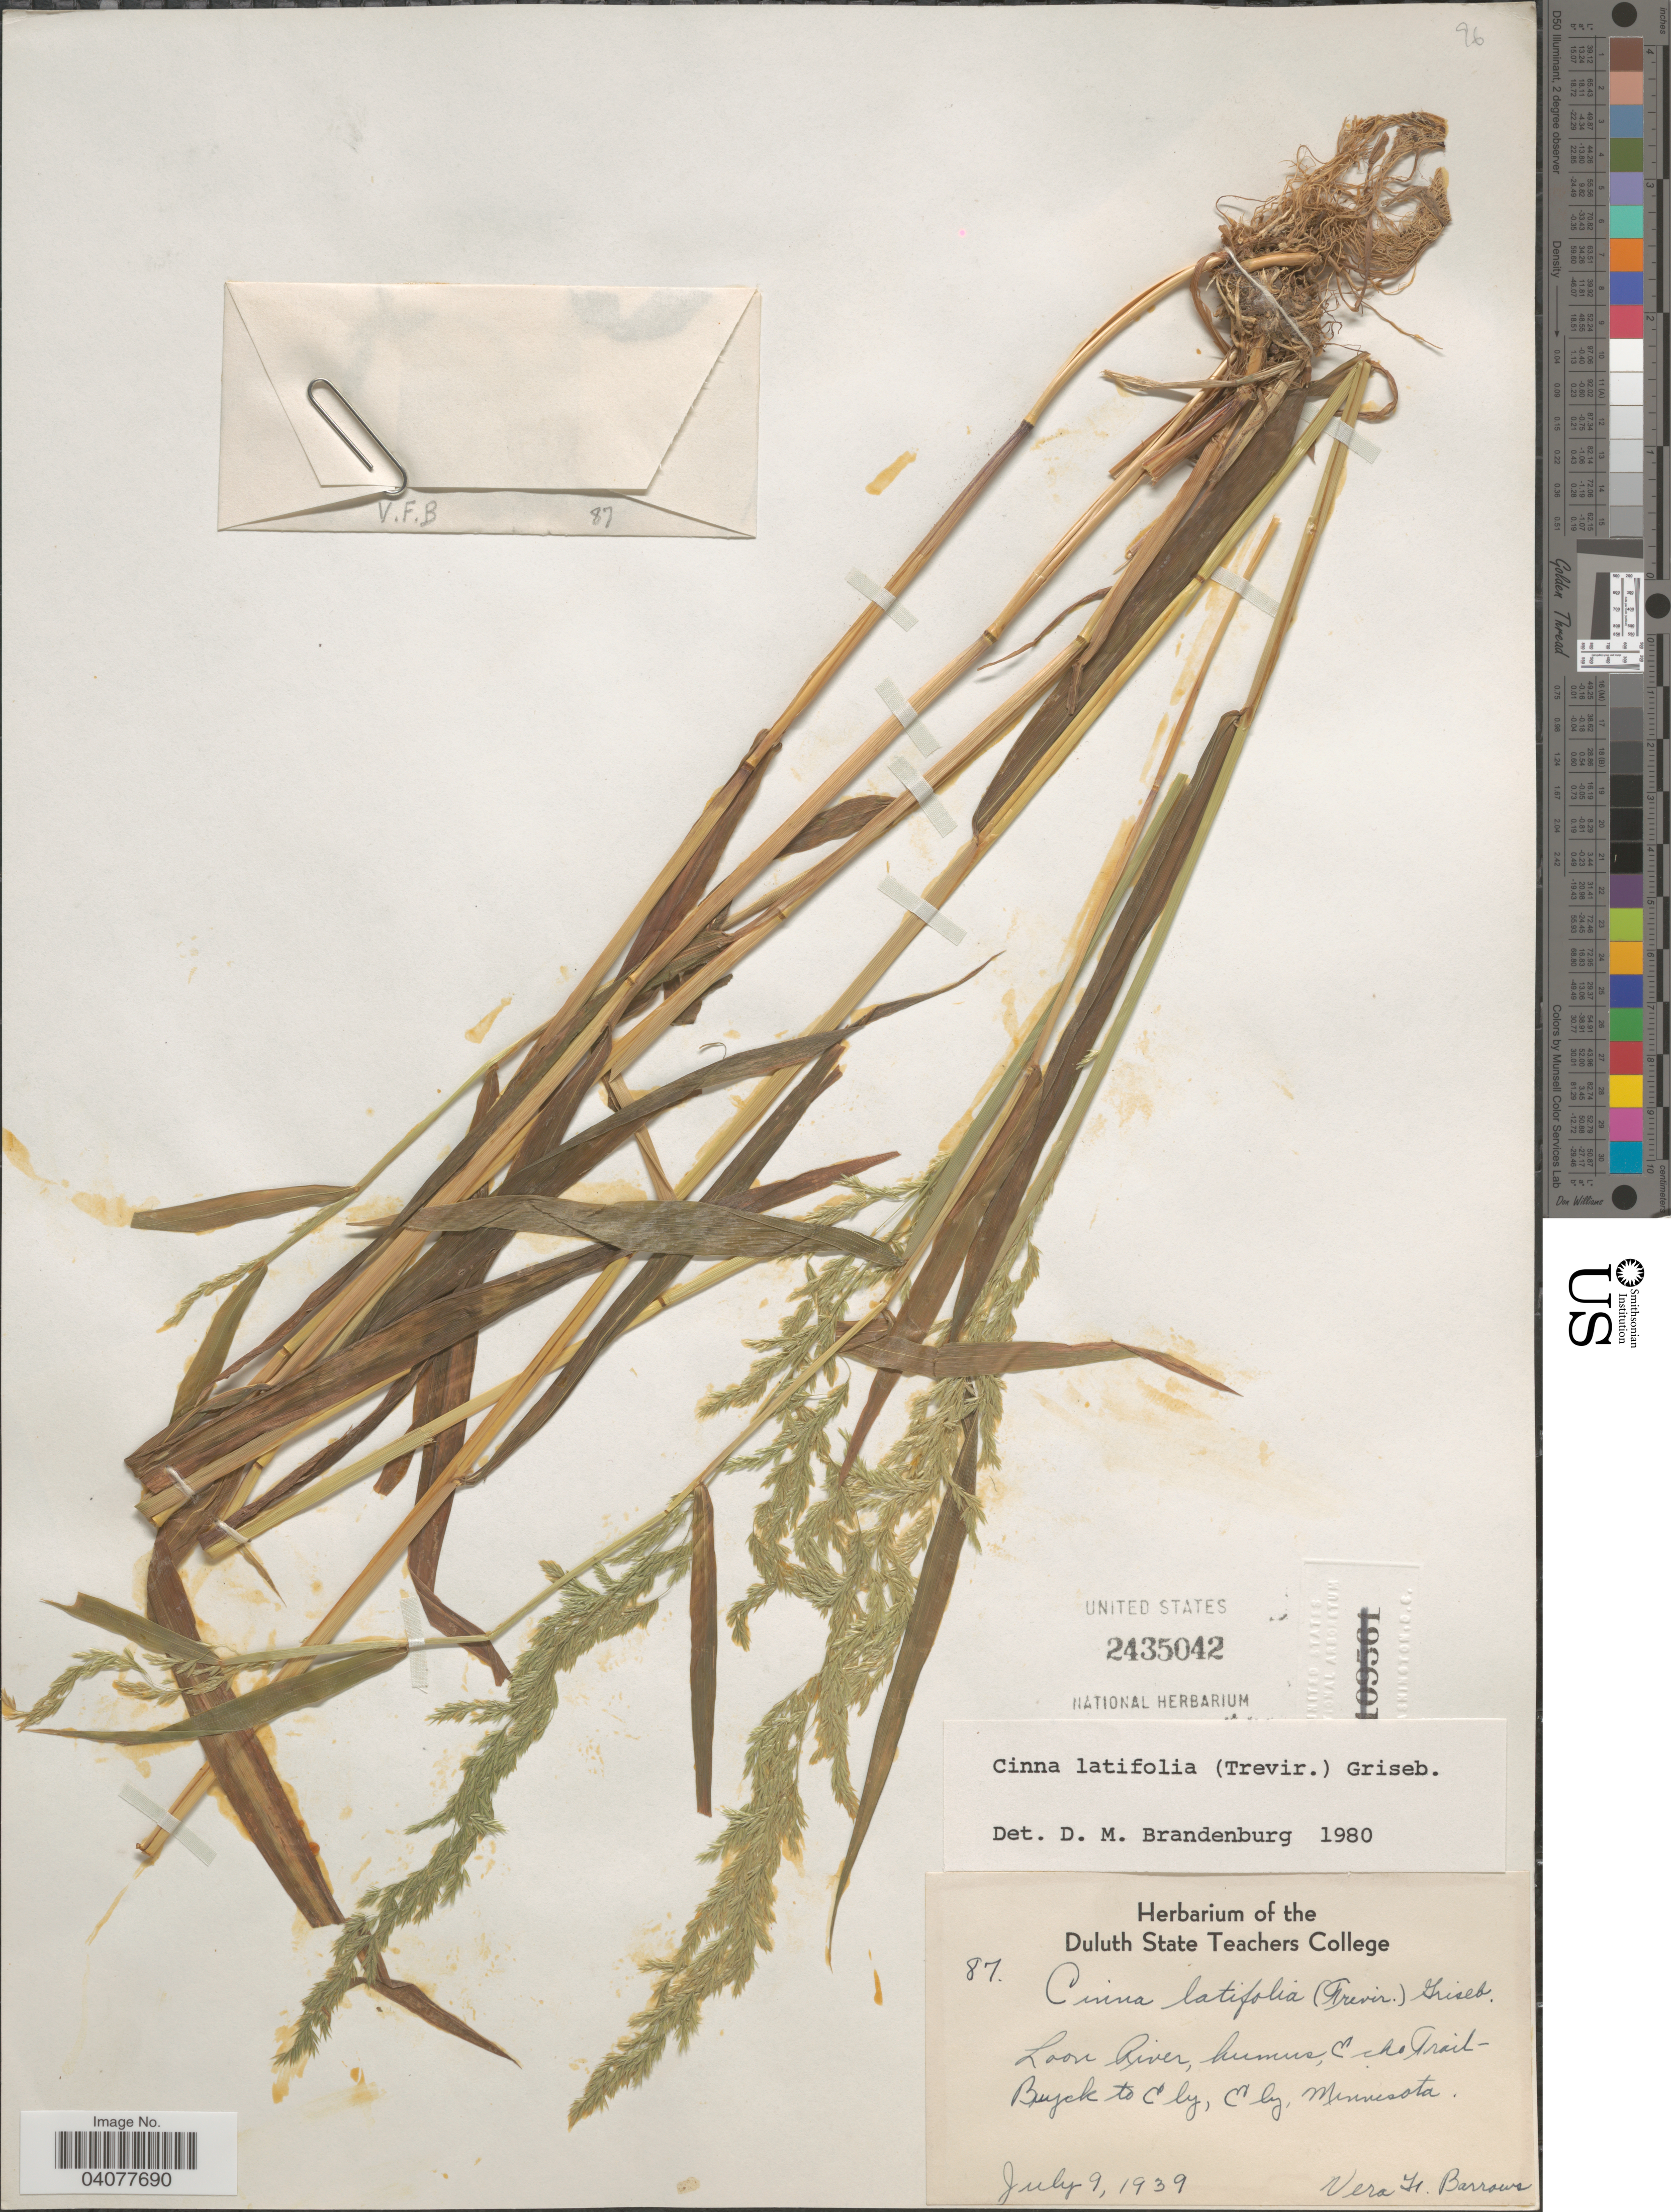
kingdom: Plantae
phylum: Tracheophyta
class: Liliopsida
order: Poales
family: Poaceae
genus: Cinna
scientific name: Cinna latifolia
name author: (Trevir. ex Goeppert) Griseb.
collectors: V. Barrows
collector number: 87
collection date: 1939-07-09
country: United States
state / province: Minnesota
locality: Loon River, humus, Echo Trail Buyck to Ely, Ely.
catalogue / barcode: US 2435042